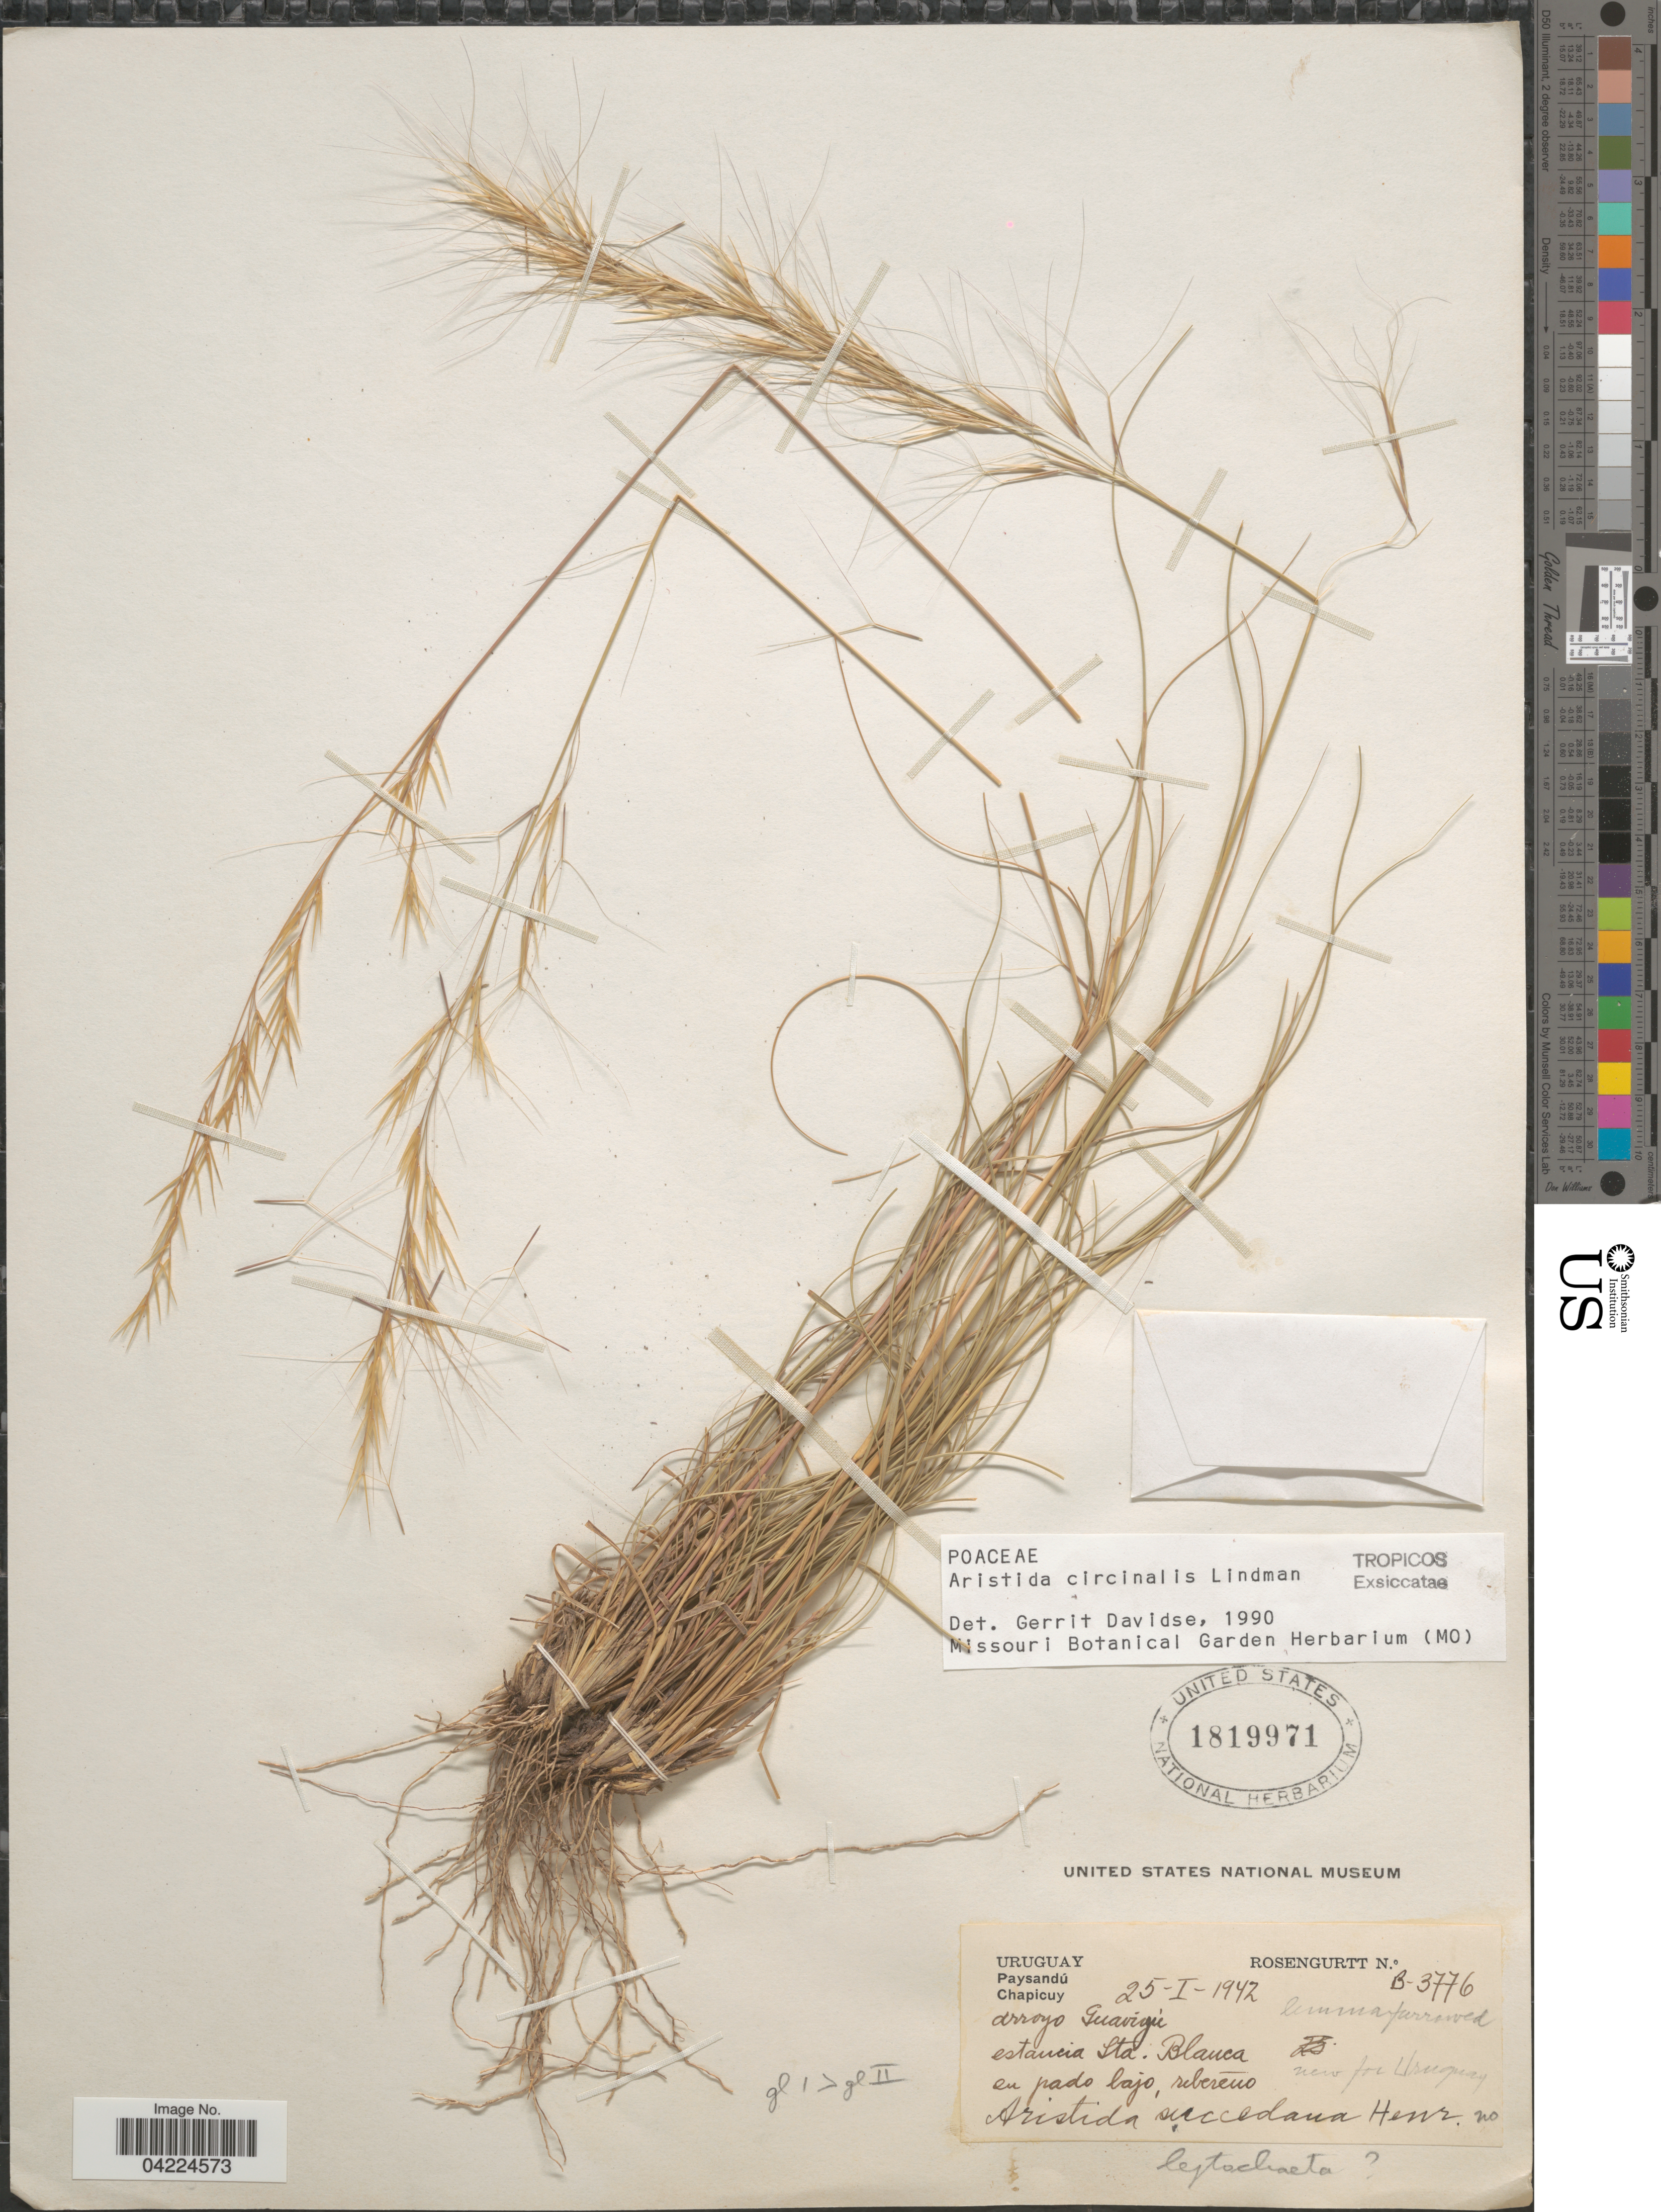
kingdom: Plantae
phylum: Tracheophyta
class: Liliopsida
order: Poales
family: Poaceae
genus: Aristida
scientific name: Aristida circinalis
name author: Lindm.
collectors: Rosengurtt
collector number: B-3776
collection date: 1942-01-25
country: Uruguay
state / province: Paysandu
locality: Chapicuy. Arroyo Guavíyu. Estancia Sta. Blanca.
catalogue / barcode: US 1819971